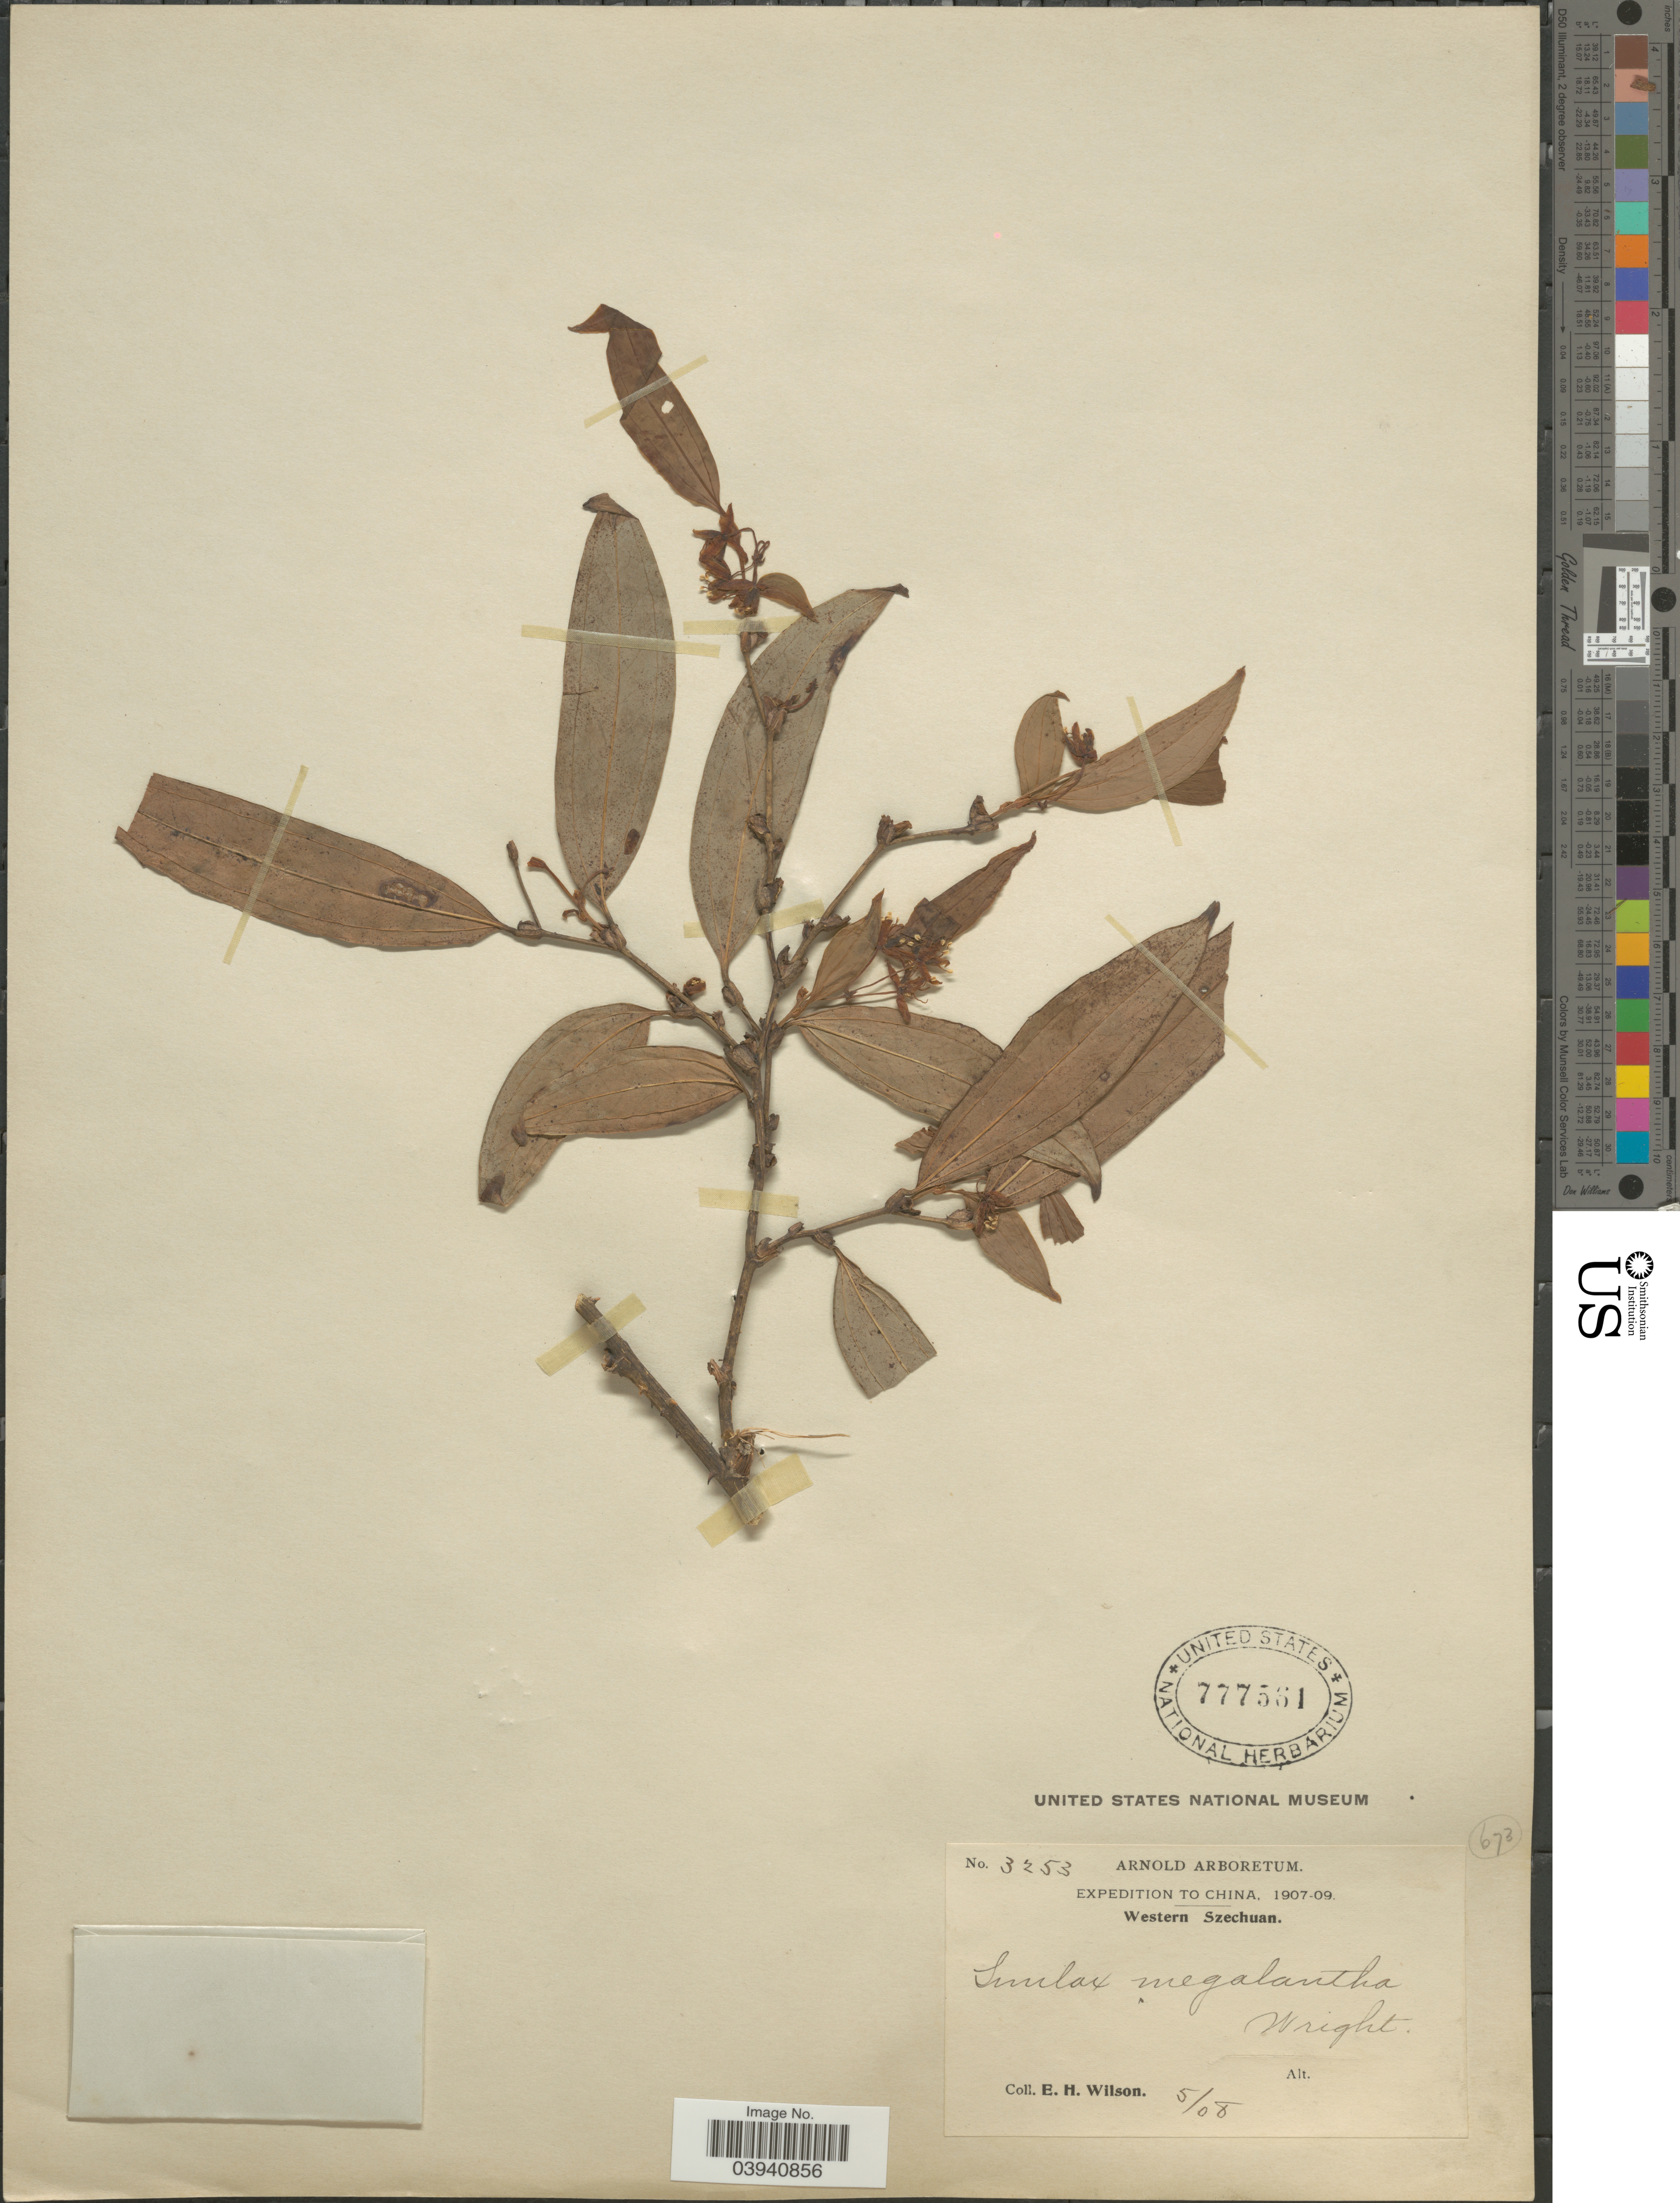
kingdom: Plantae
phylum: Tracheophyta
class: Liliopsida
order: Liliales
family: Smilacaceae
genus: Smilax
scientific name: Smilax megalantha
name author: C.H. Wright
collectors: E. Wilson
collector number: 3253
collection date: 1908-05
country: China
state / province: Sichuan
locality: Western Szechuan.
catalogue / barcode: US 777561